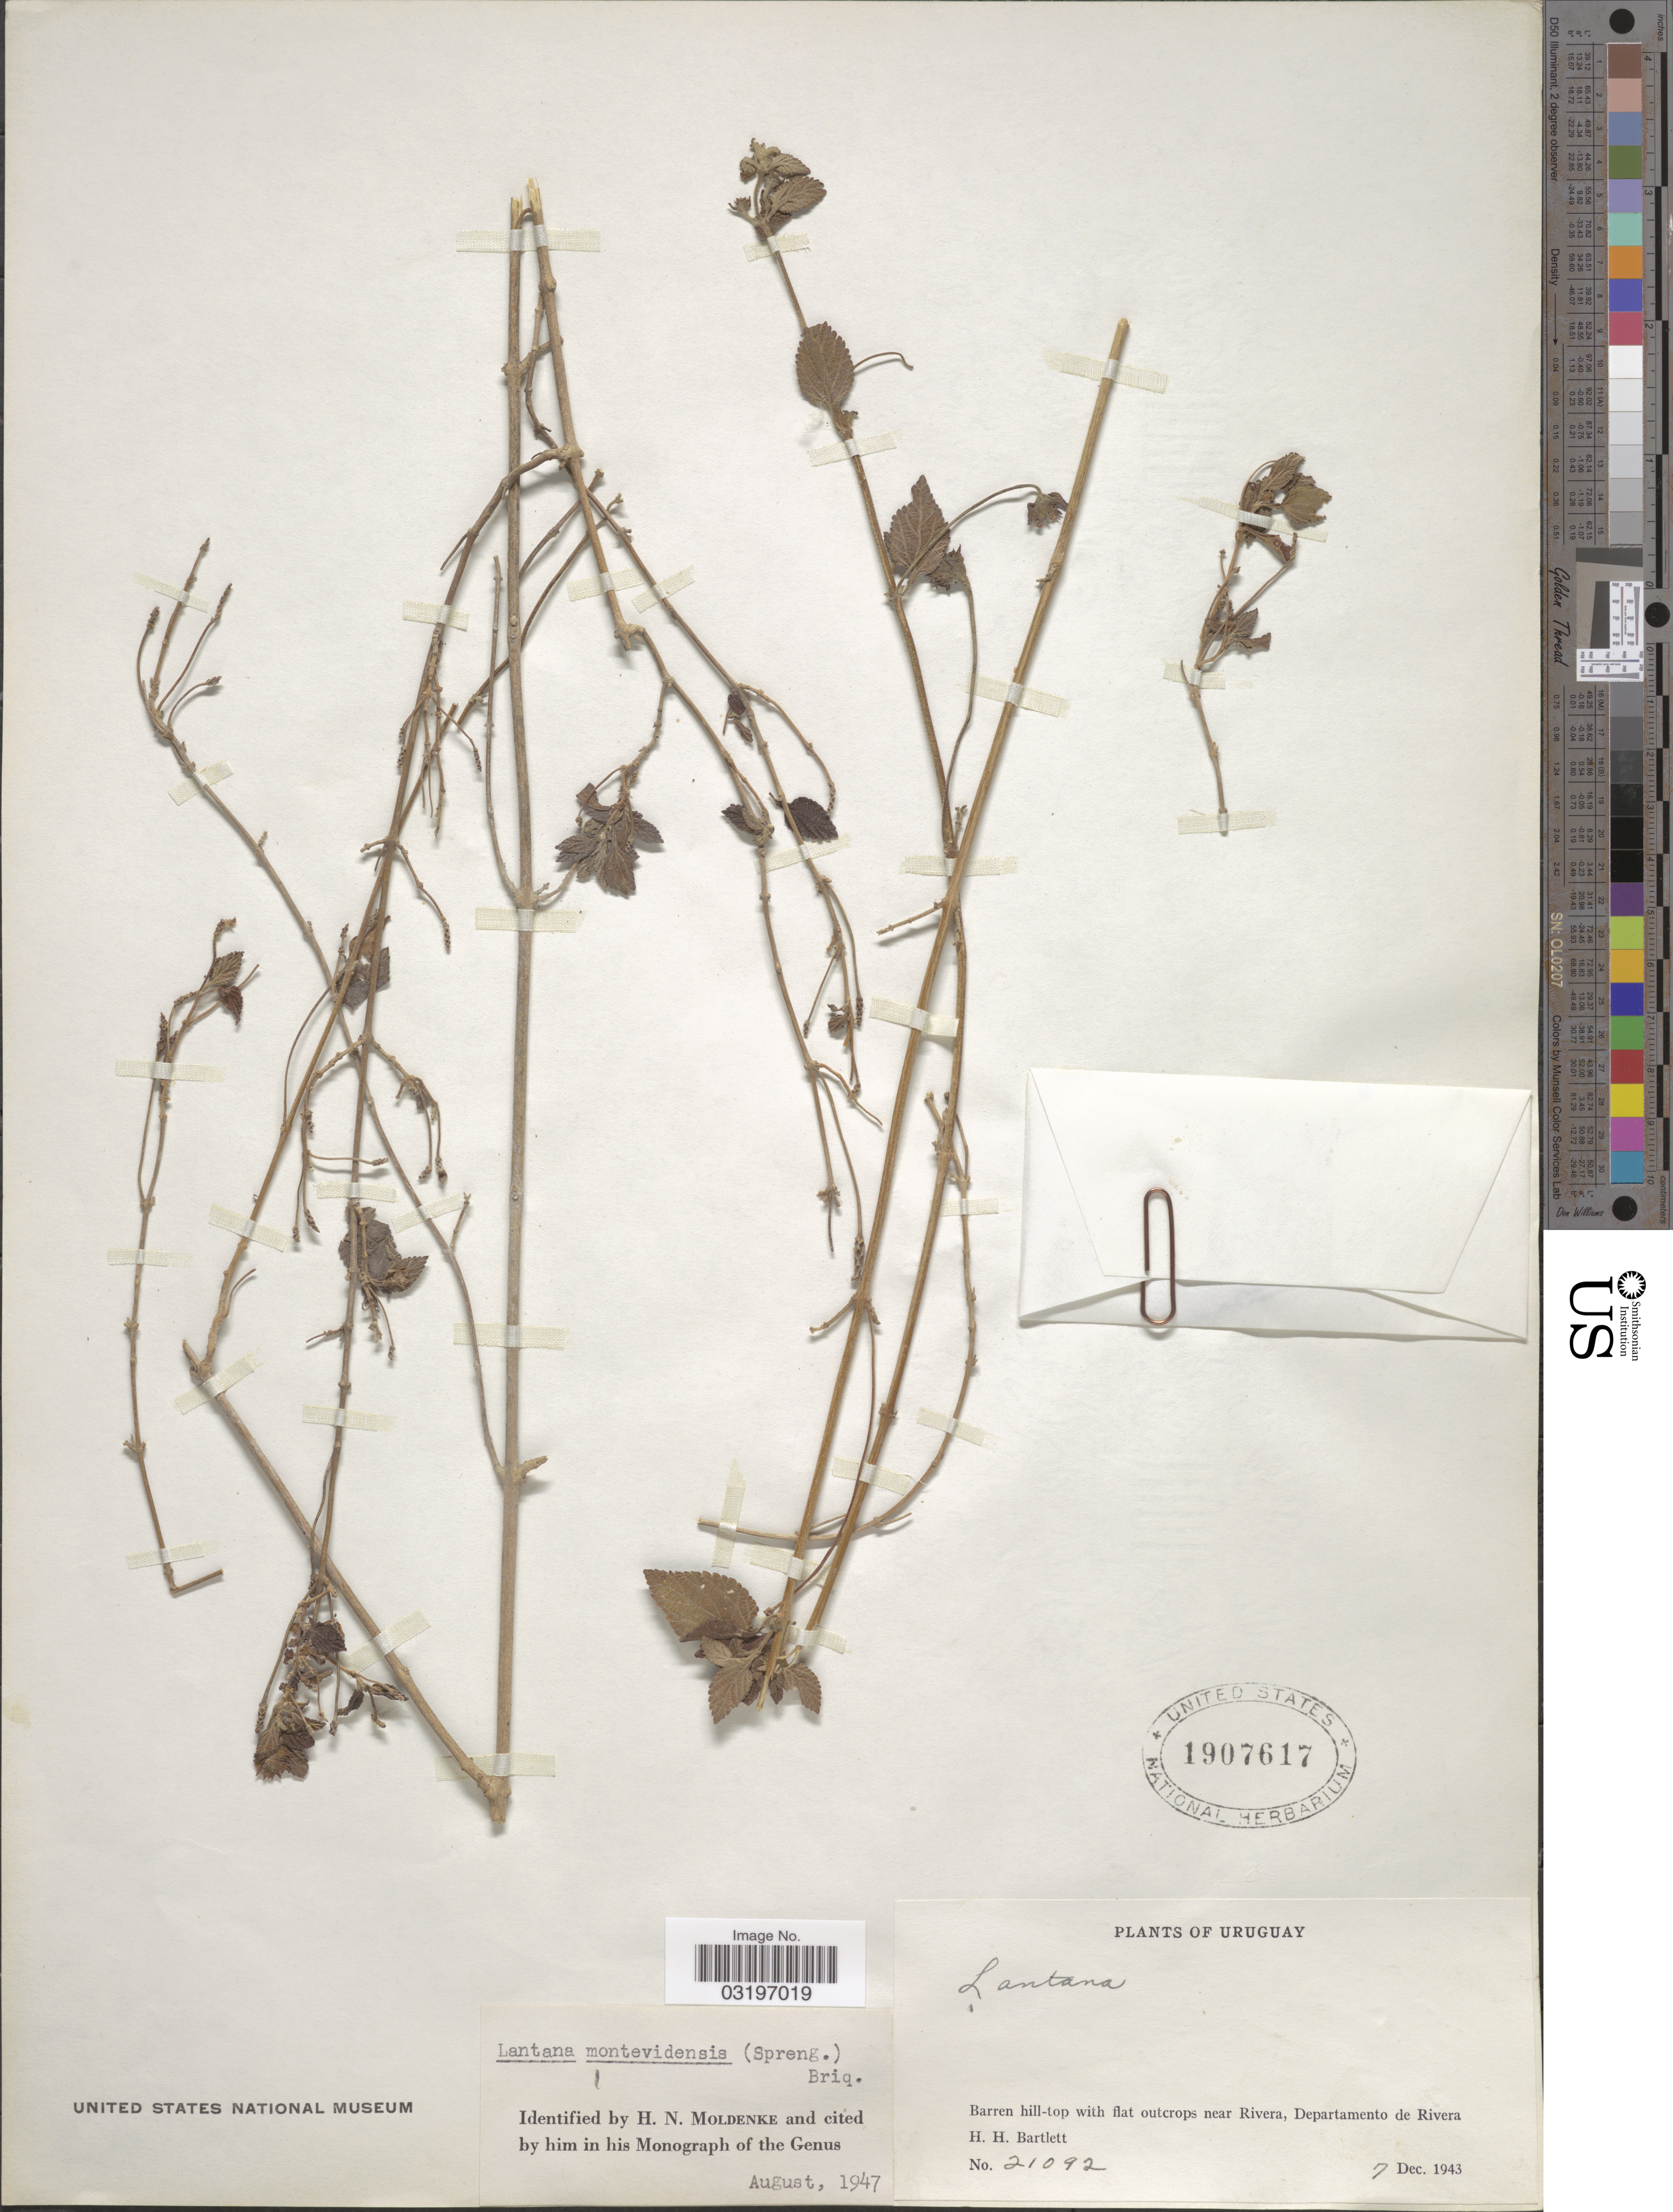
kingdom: Plantae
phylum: Tracheophyta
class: Magnoliopsida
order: Lamiales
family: Verbenaceae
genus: Lantana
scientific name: Lantana montevidensis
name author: (Spreng.) Briq.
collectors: H. H. Bartlett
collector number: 21092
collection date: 1943-12-07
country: Uruguay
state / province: Rivera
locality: Near Rivera, Departamento de Rivera.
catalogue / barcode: US 1907617